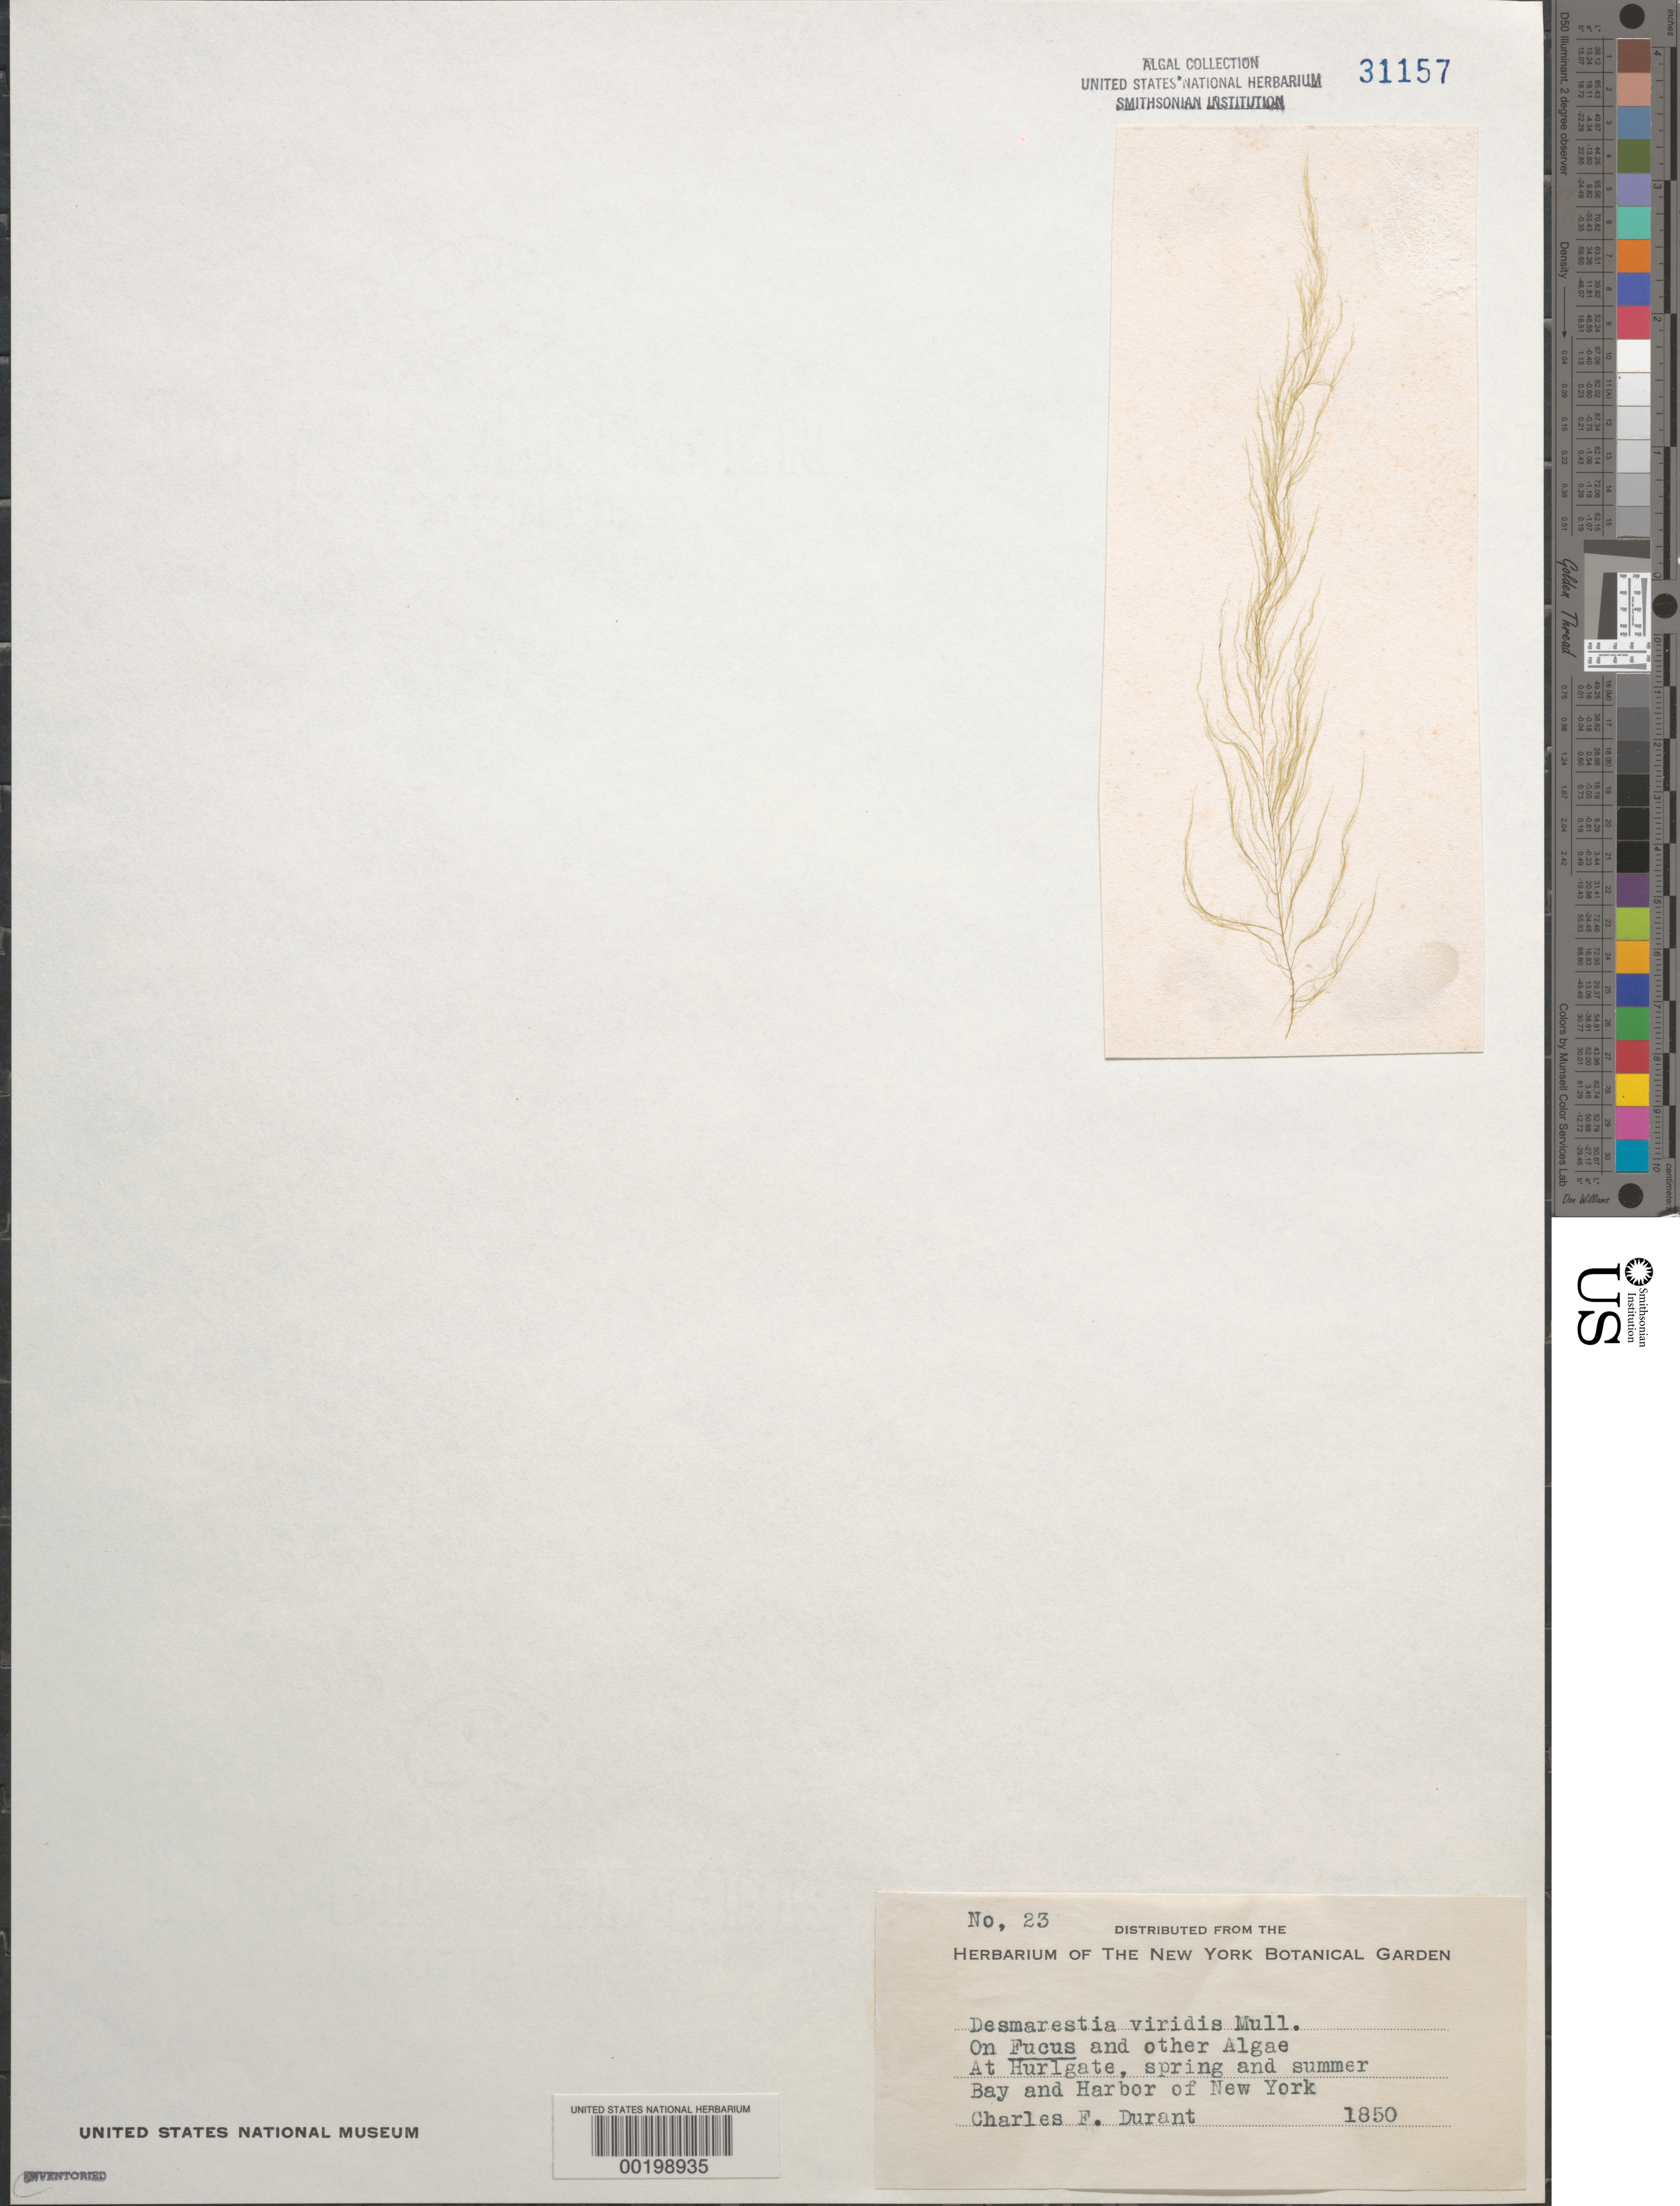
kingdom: Chromista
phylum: Ochrophyta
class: Phaeophyceae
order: Desmarestiales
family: Desmarestiaceae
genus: Desmarestia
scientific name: Desmarestia viridis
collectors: C. Durant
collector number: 23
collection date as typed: Spr 1850 AND -- Sum 1850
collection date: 1850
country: United States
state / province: New York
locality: New York Bay and New York Harbor, Hurlgate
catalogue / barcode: US 31157